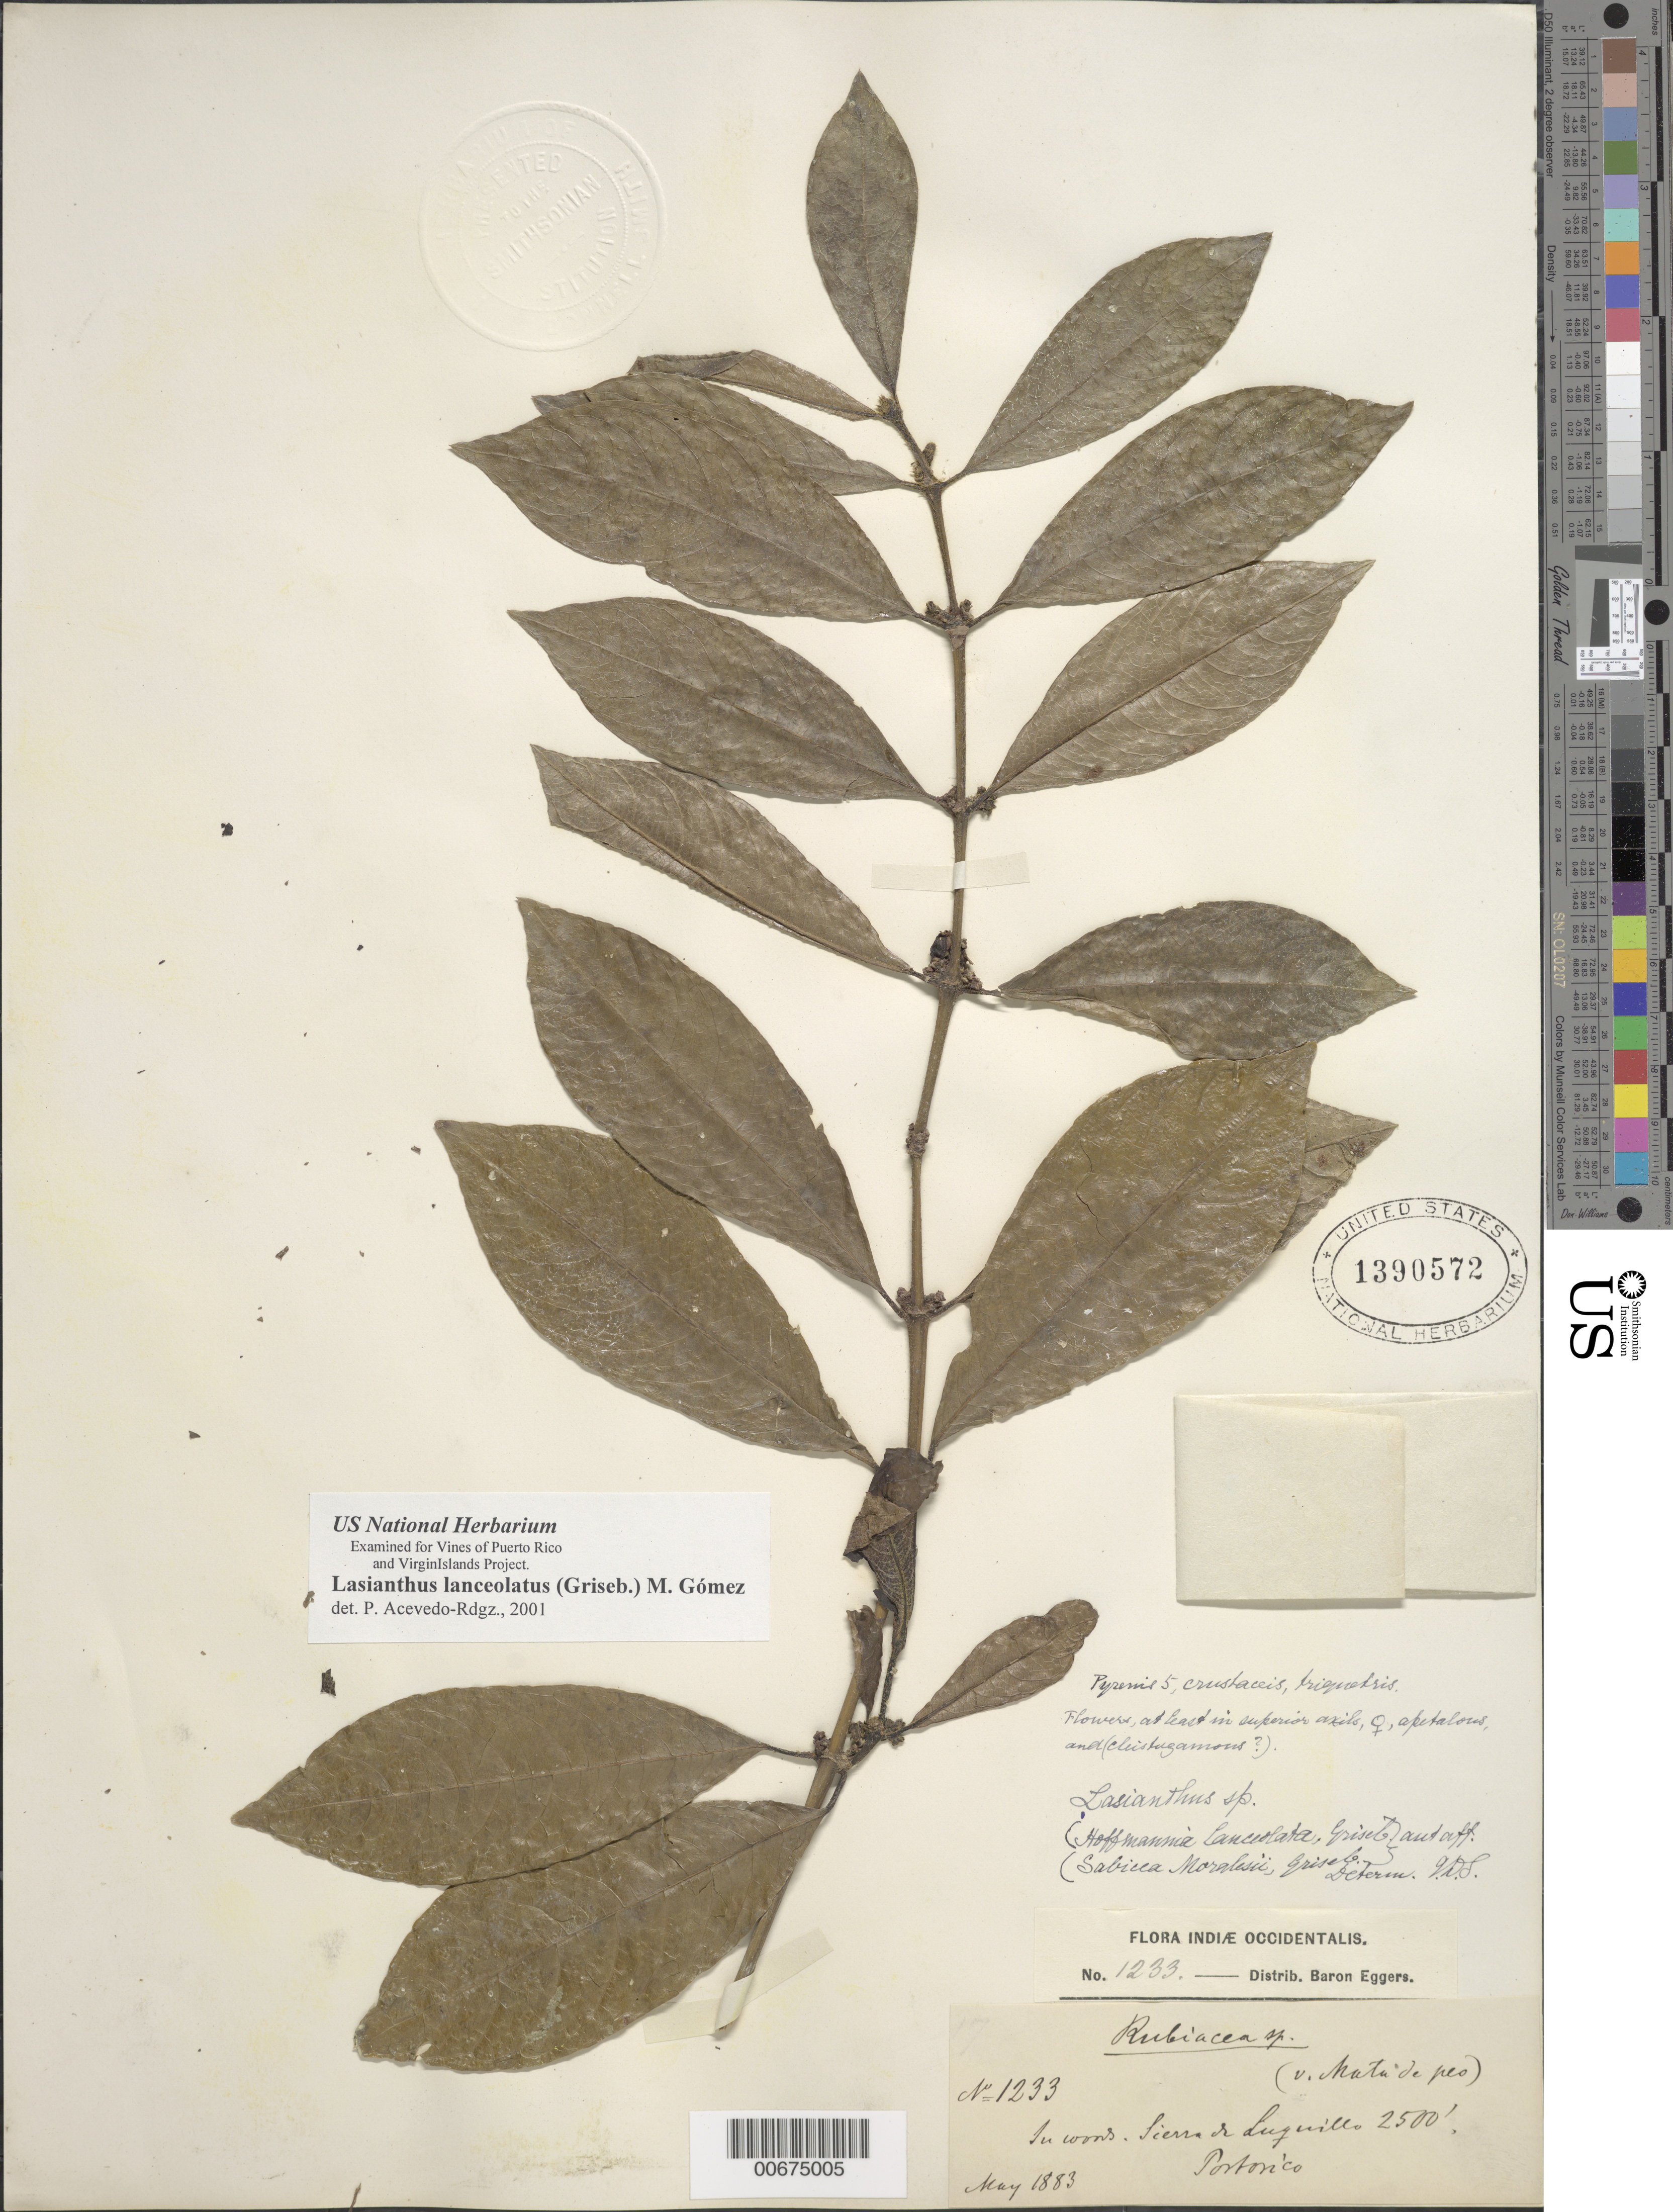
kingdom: Plantae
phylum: Tracheophyta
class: Magnoliopsida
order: Gentianales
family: Rubiaceae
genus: Lasianthus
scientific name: Lasianthus lanceolatus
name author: (Griseb.) Urb.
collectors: H. F. A. von Eggers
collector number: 1233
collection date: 1883-05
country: Puerto Rico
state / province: Luquillo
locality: In woods, Sierra de Luquillo, Portorico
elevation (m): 762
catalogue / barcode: US 1390572